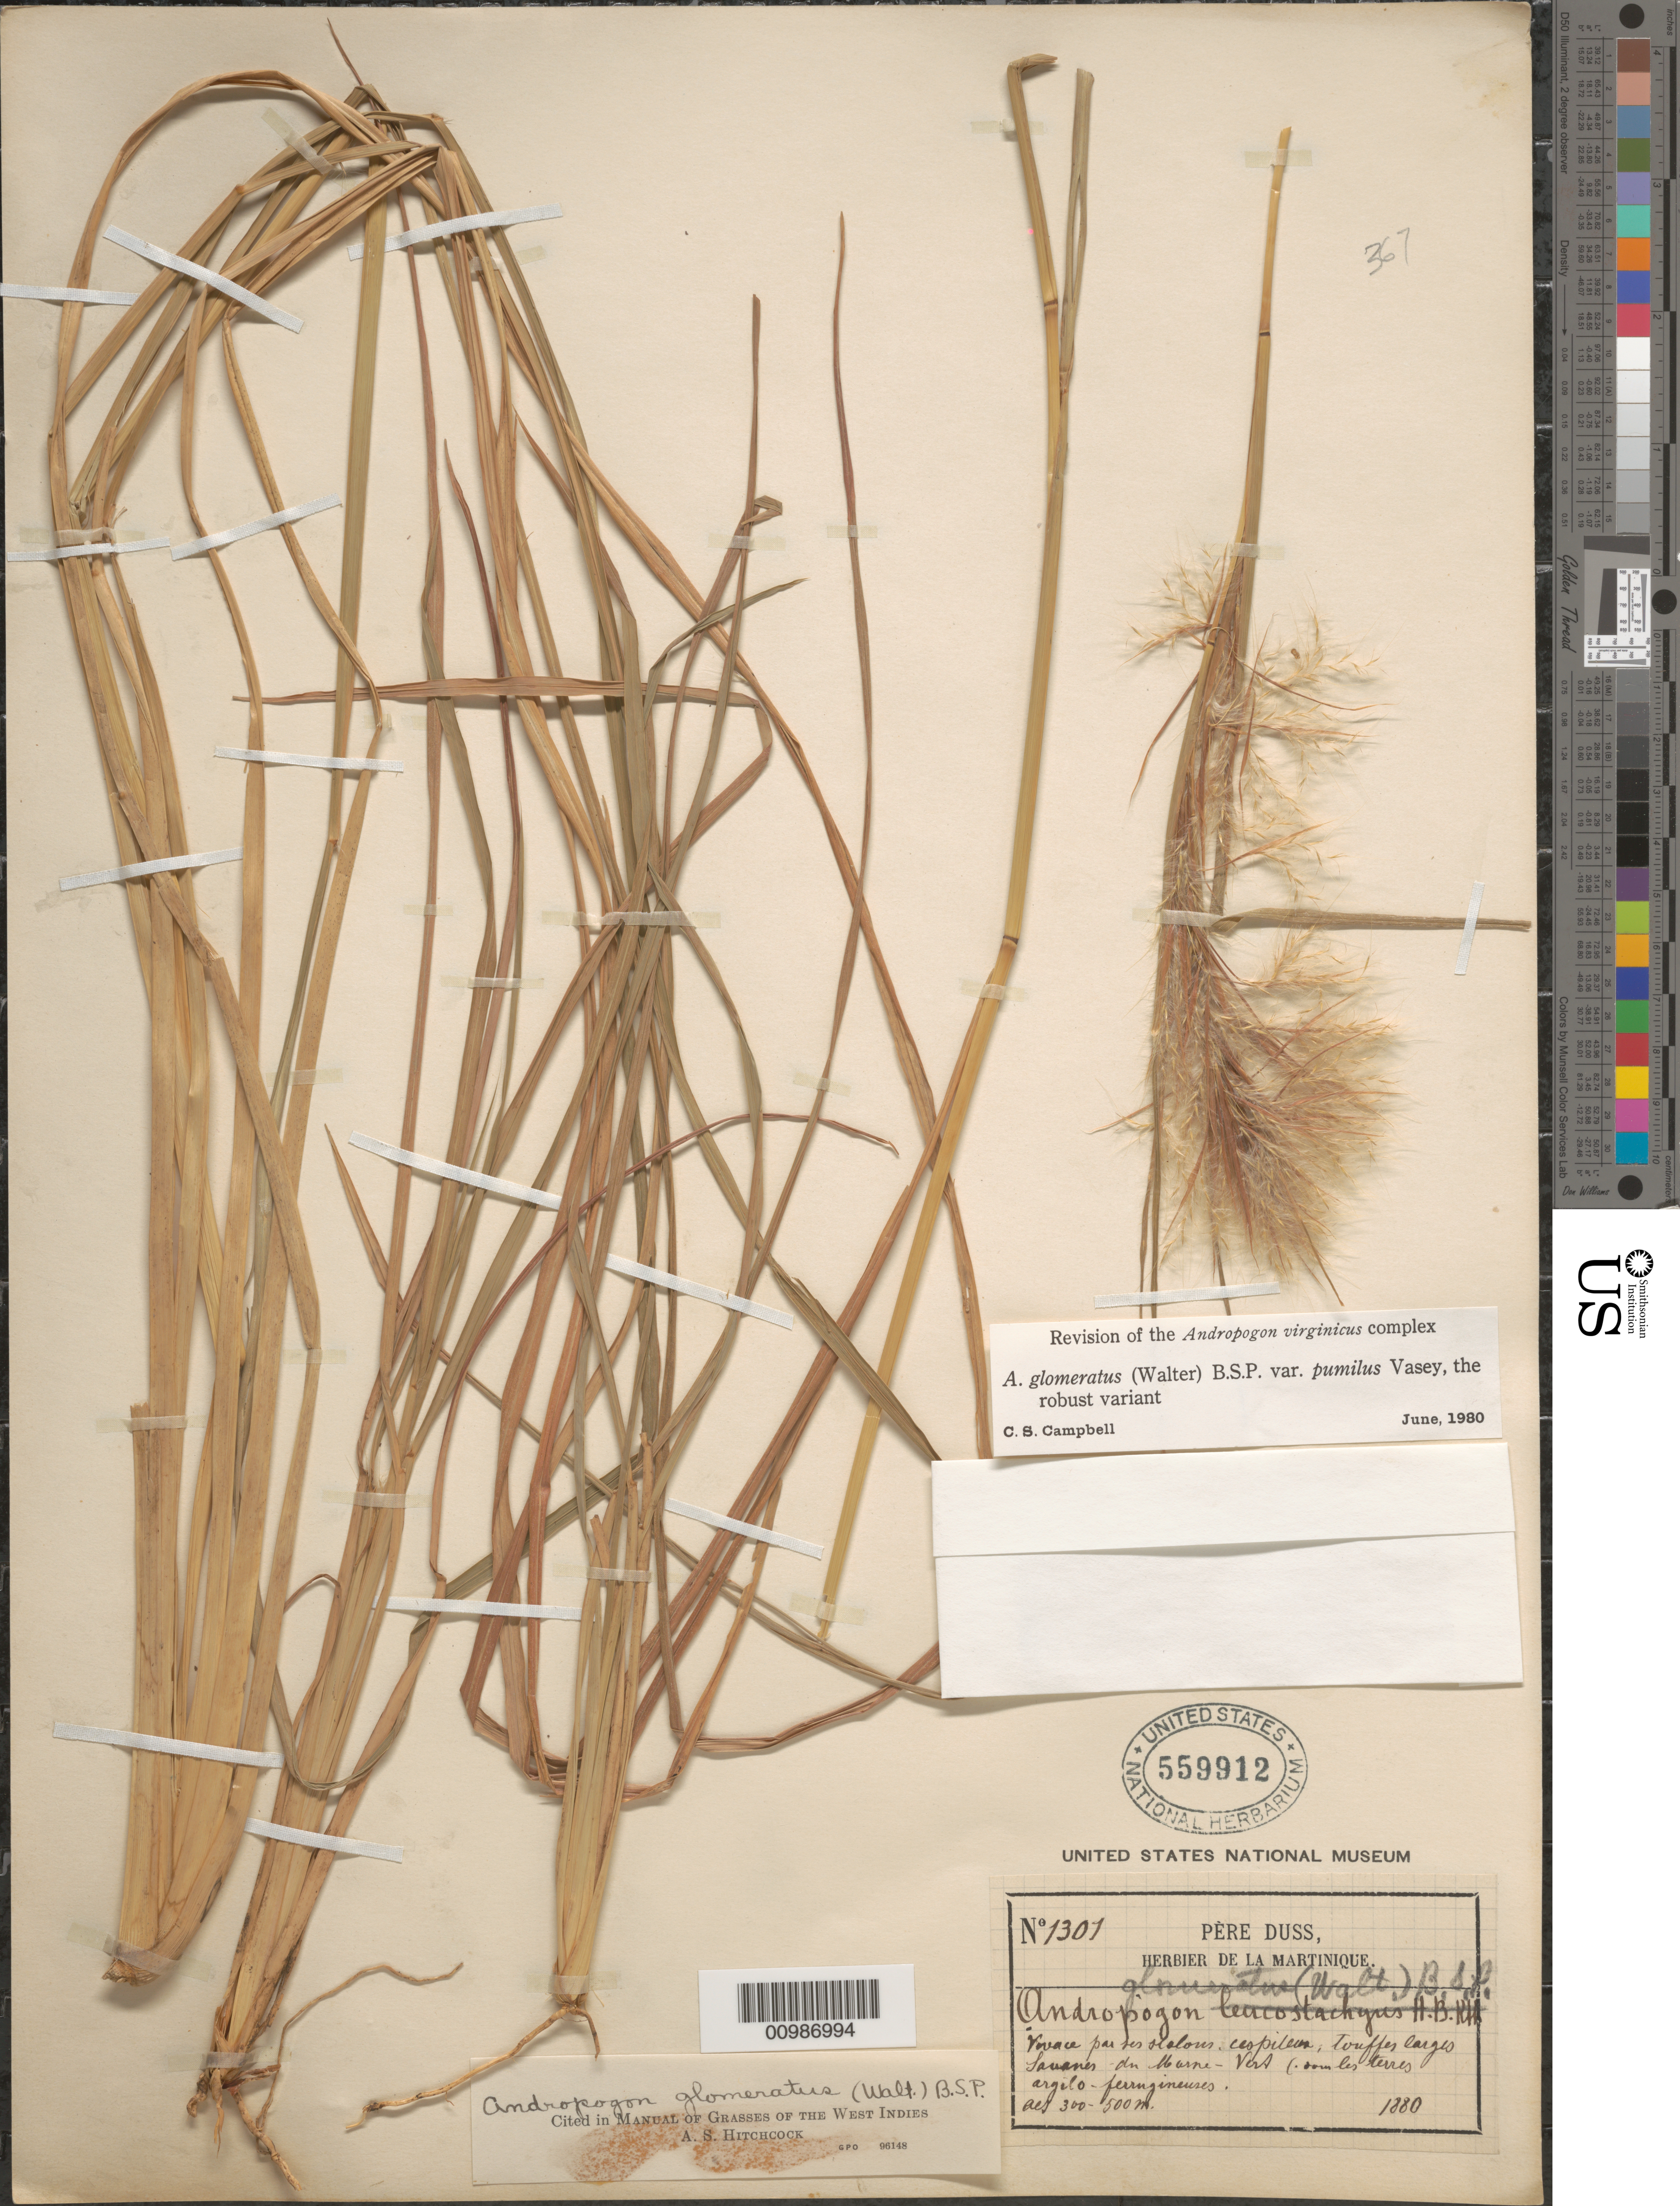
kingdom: Plantae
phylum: Tracheophyta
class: Liliopsida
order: Poales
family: Poaceae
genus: Andropogon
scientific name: Andropogon glomeratus var. pumilus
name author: (Vasey) L.H. Dewey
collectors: Père Duss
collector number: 1301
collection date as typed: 1880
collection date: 1880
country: Martinique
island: Martinique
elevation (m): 300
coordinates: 0 N, 0 E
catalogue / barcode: US 559912